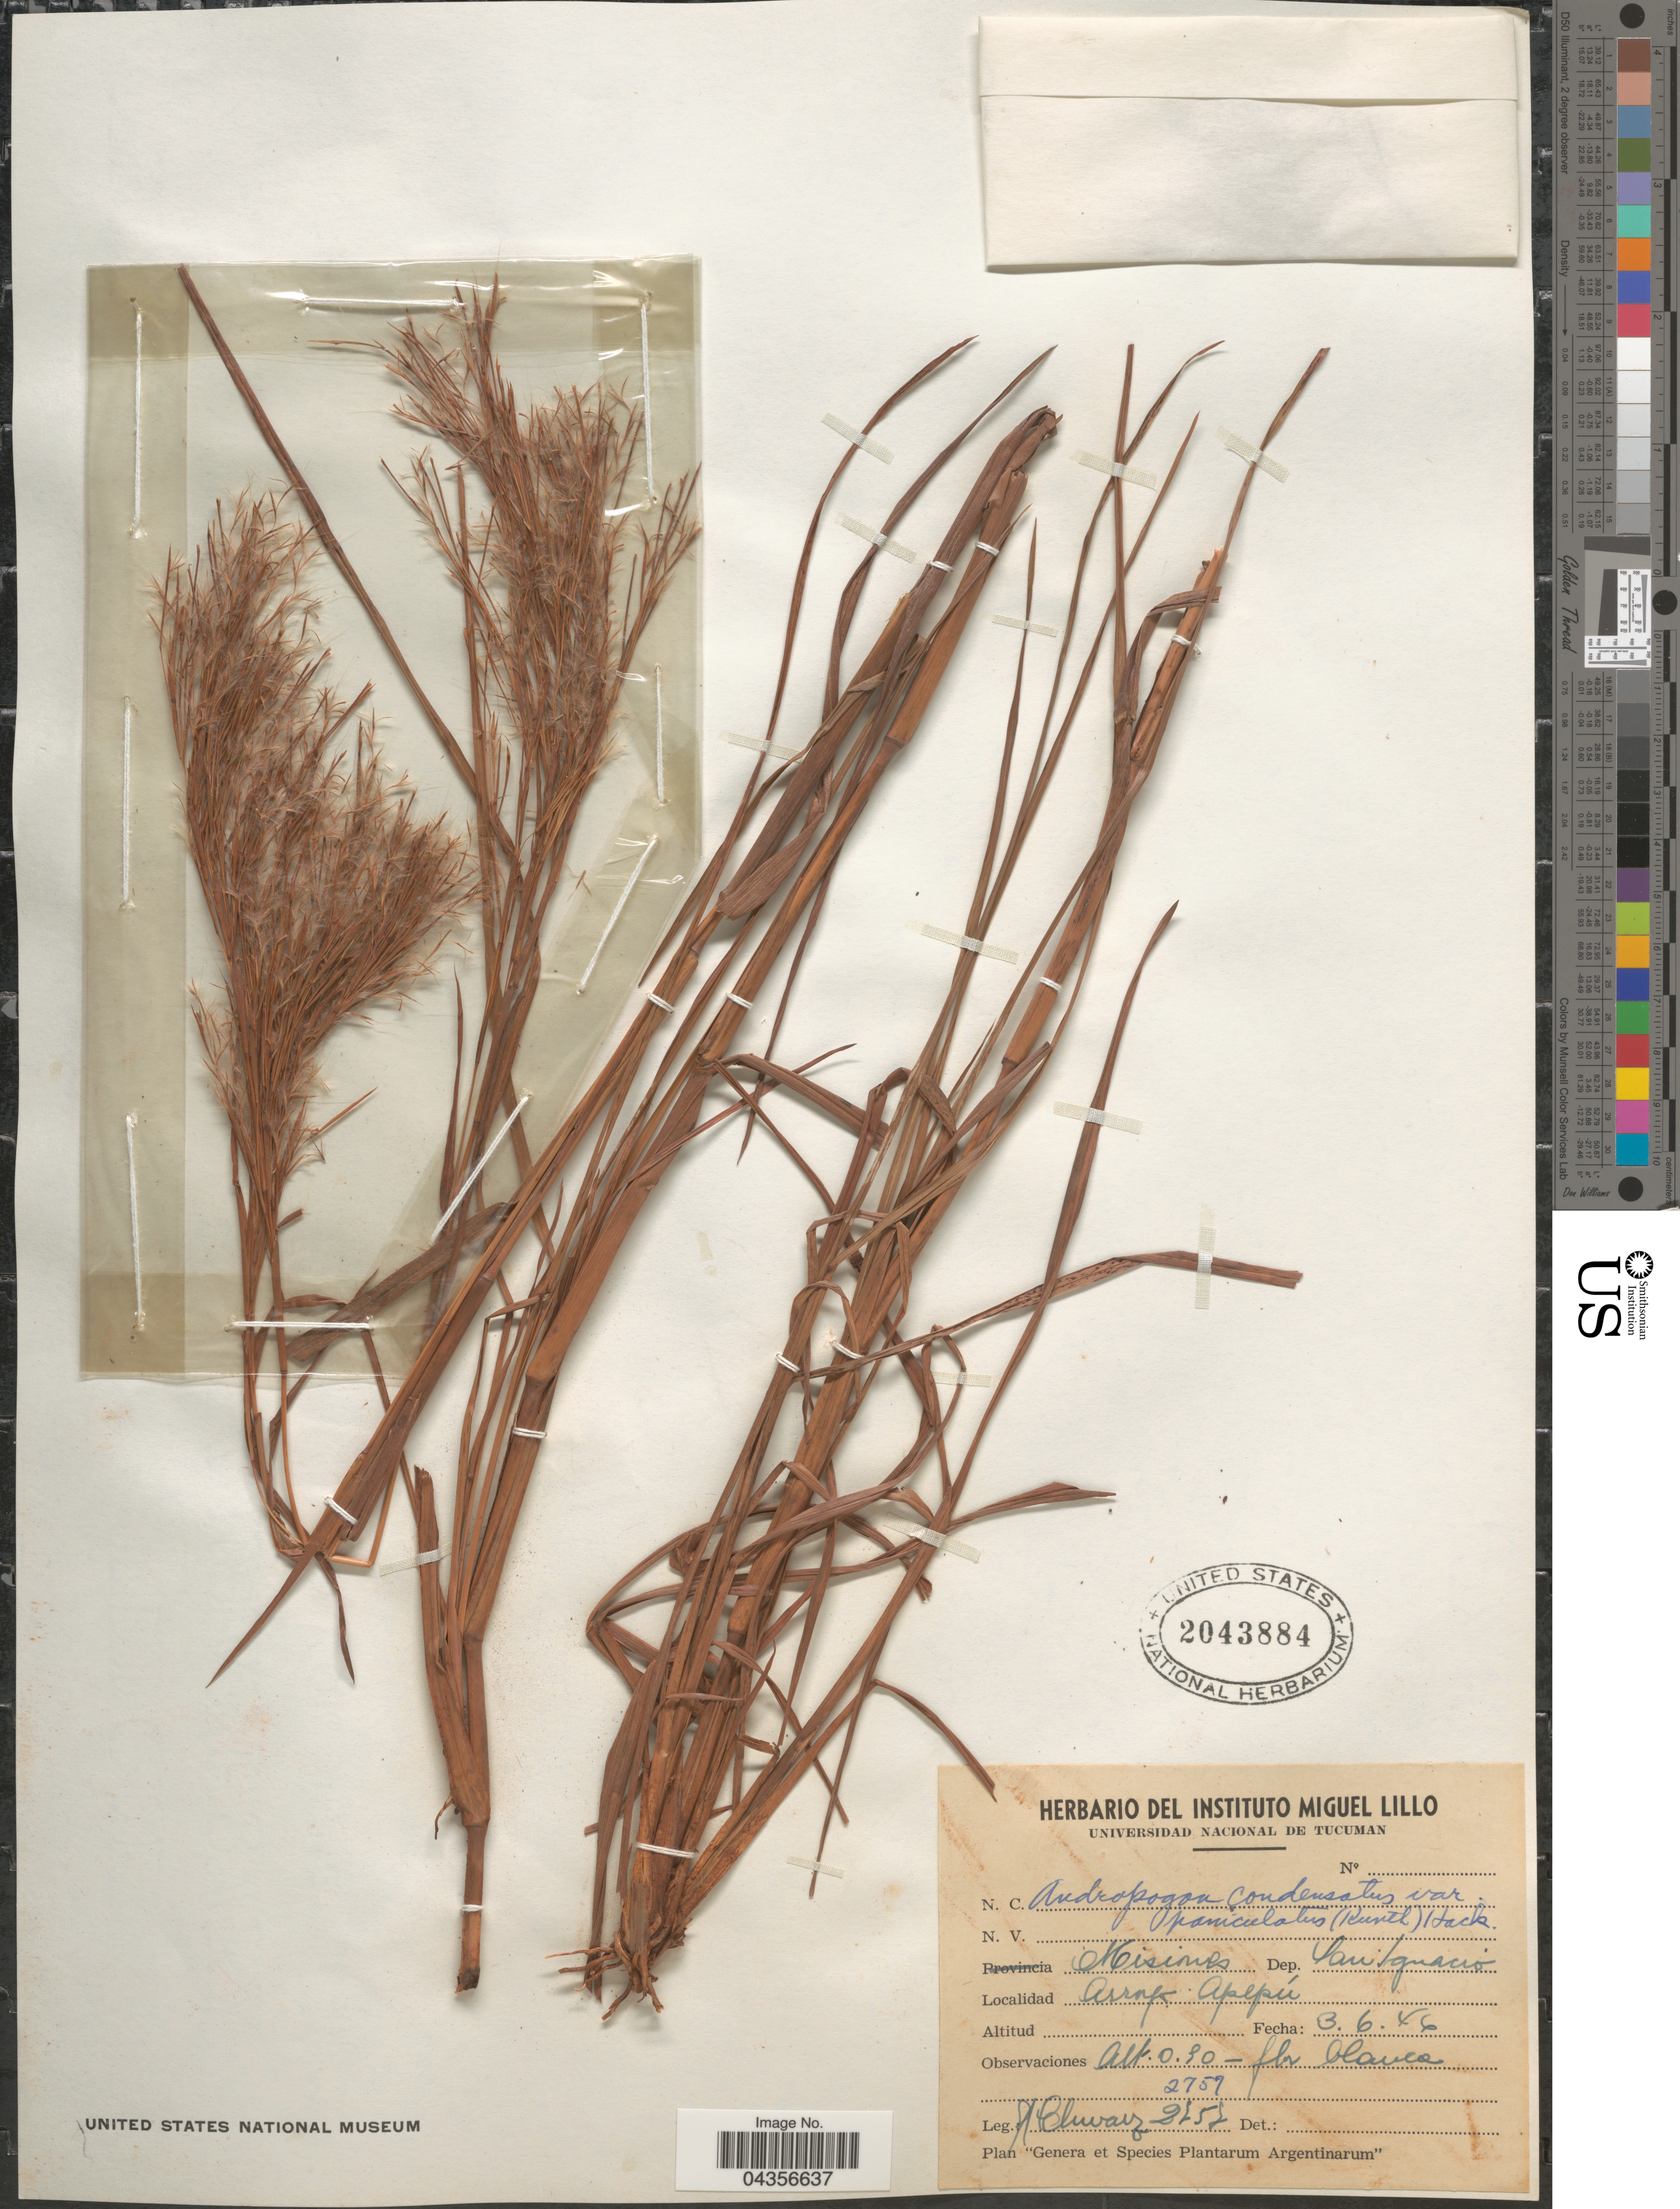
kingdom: Plantae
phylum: Tracheophyta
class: Liliopsida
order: Poales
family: Poaceae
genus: Schizachyrium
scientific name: Schizachyrium microstachyum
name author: (Desv. ex Ham.) Roseng. et al.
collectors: J. Schwarz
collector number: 2757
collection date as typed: Transcribed d/m/y: 3/6/46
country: Argentina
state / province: Misiones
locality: Dep. San Ignacio. Arroyo Apepú.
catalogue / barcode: US 2043884